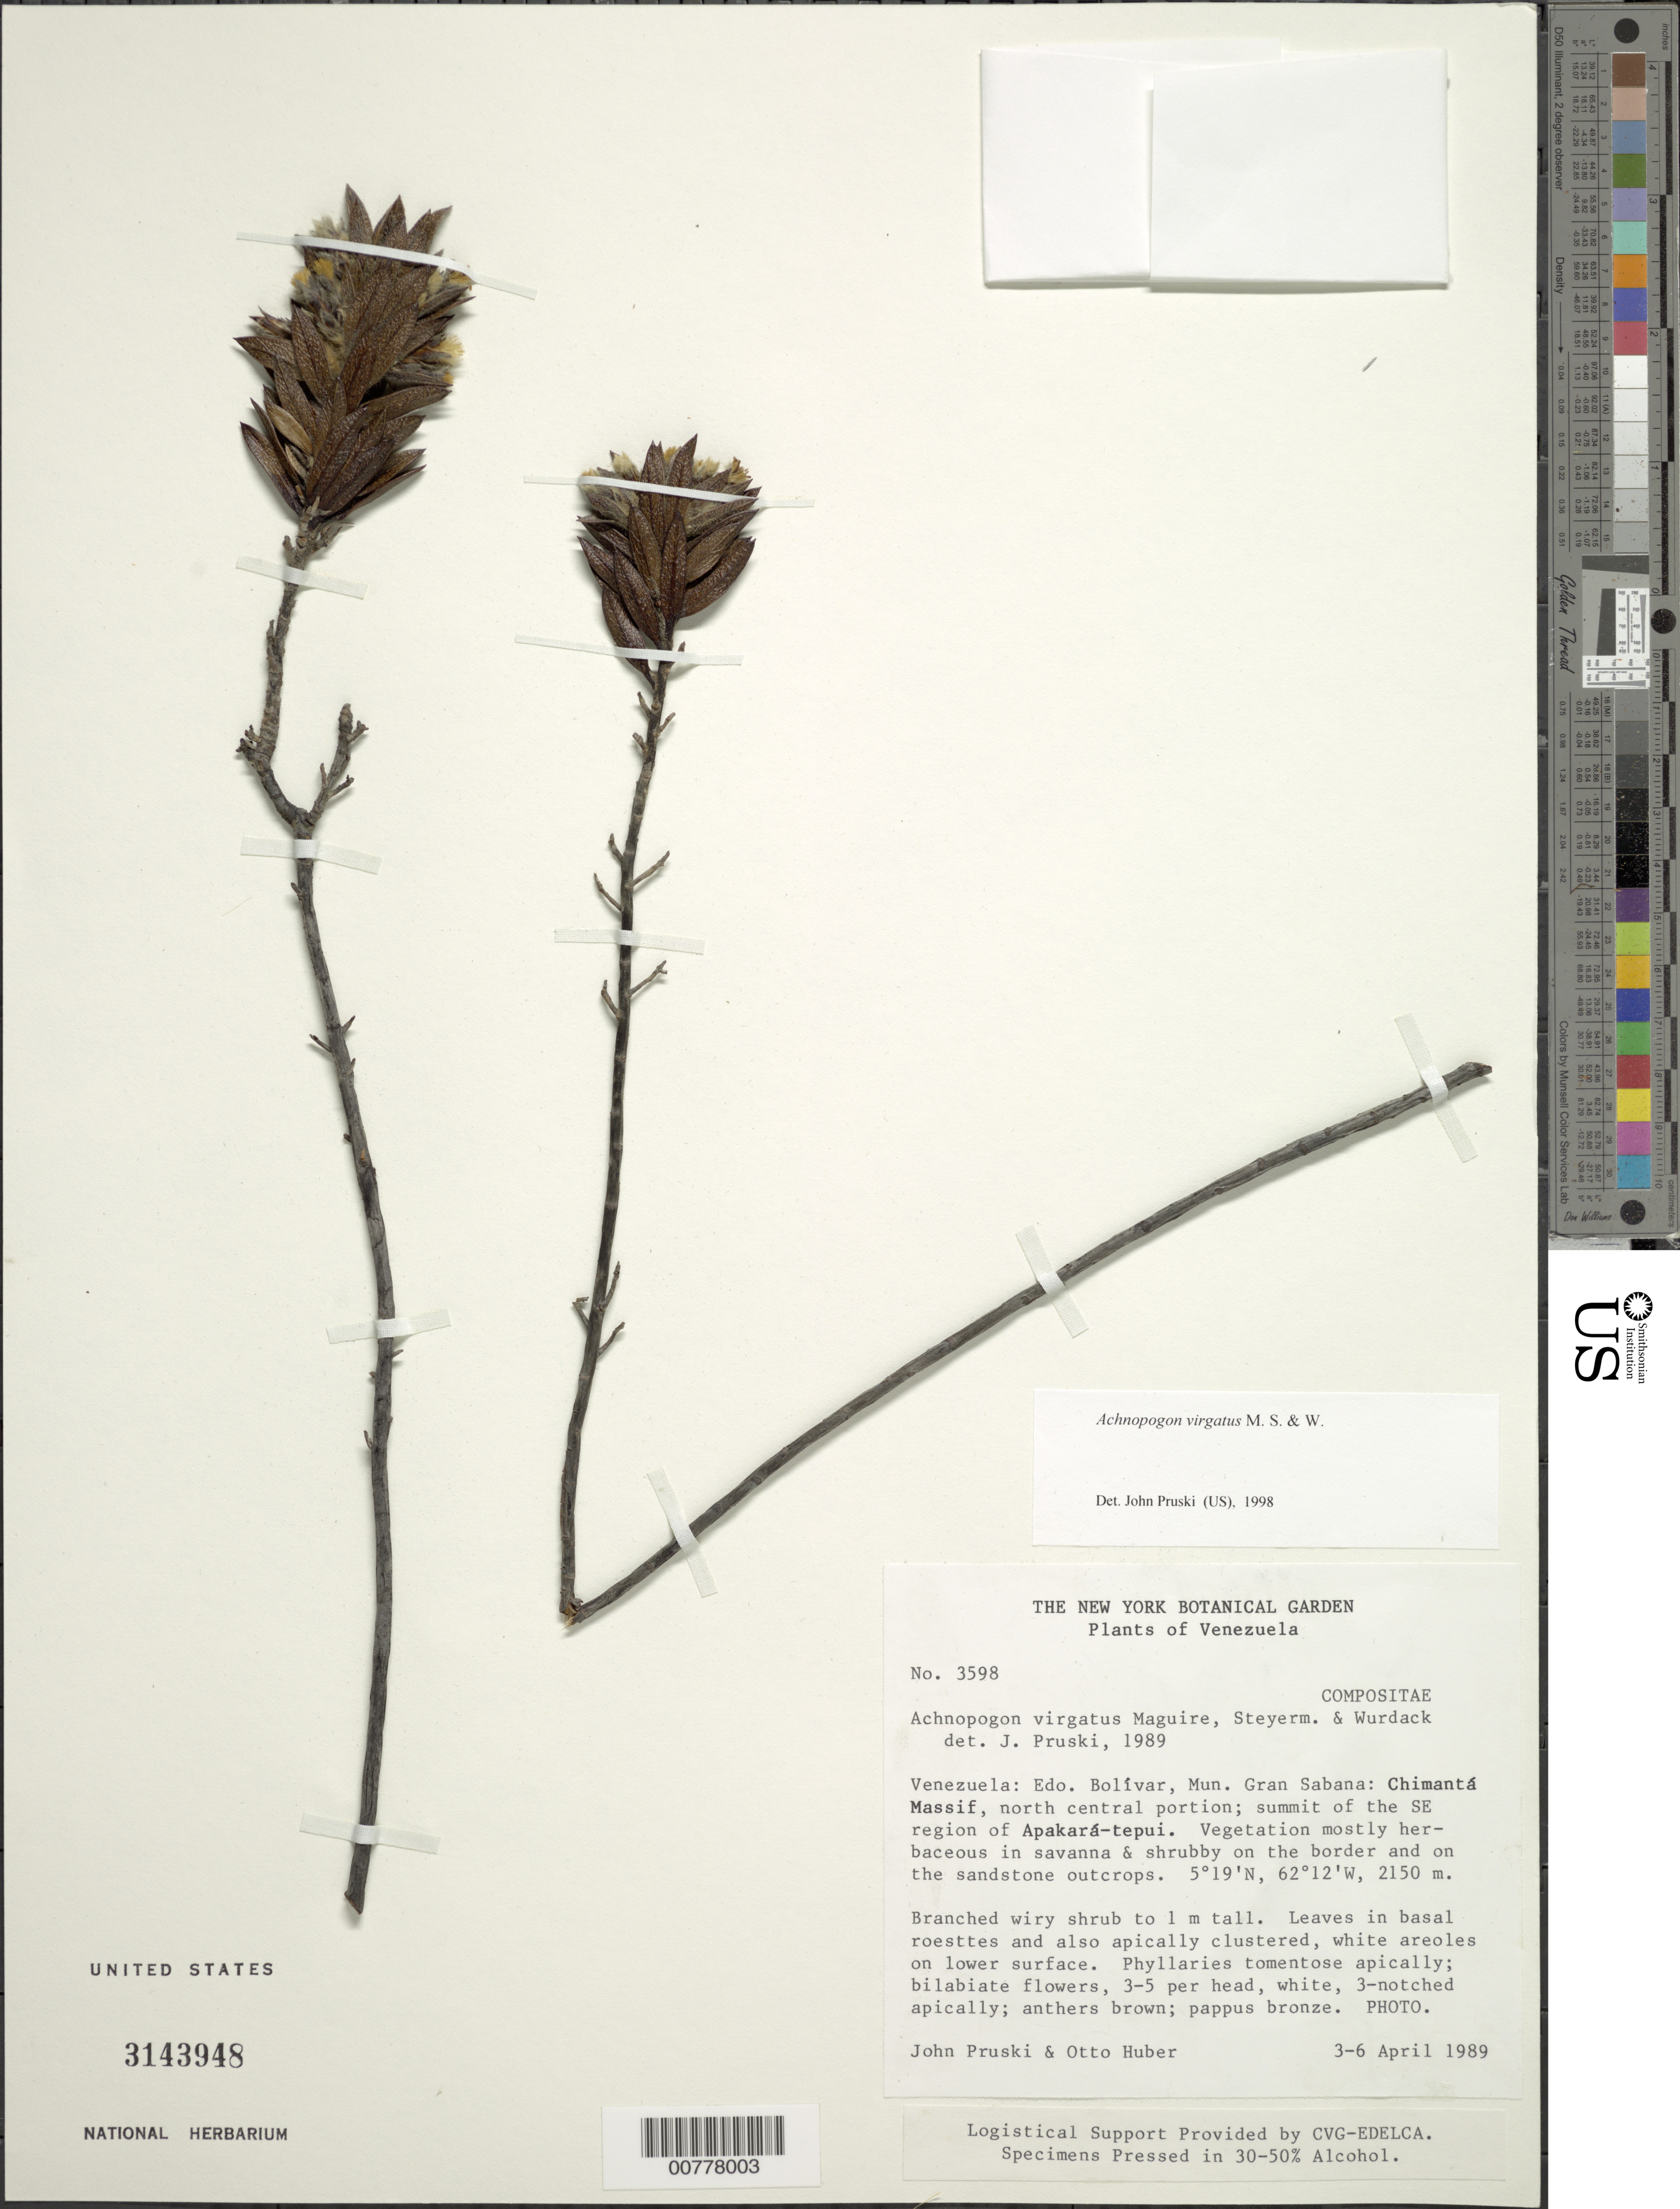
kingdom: Plantae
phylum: Tracheophyta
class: Magnoliopsida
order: Asterales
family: Asteraceae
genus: Achnopogon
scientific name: Achnopogon virgatus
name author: Maguire et al.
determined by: Pruski, J. F.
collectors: J. F. Pruski & O. Huber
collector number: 3598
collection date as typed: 3-Apr-89 to 6-Apr-89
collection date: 1989-04-03/1989-04-06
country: Venezuela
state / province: Bolívar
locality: Mun. Gran Sabana: Chimantá Massif, north central portion, summit of SE region of Apakará-tepuí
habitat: Vegetation mostly herbaceous in savanna and shrubby on the border and on the sandstone outcrops.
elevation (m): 2150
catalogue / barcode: US 3143948